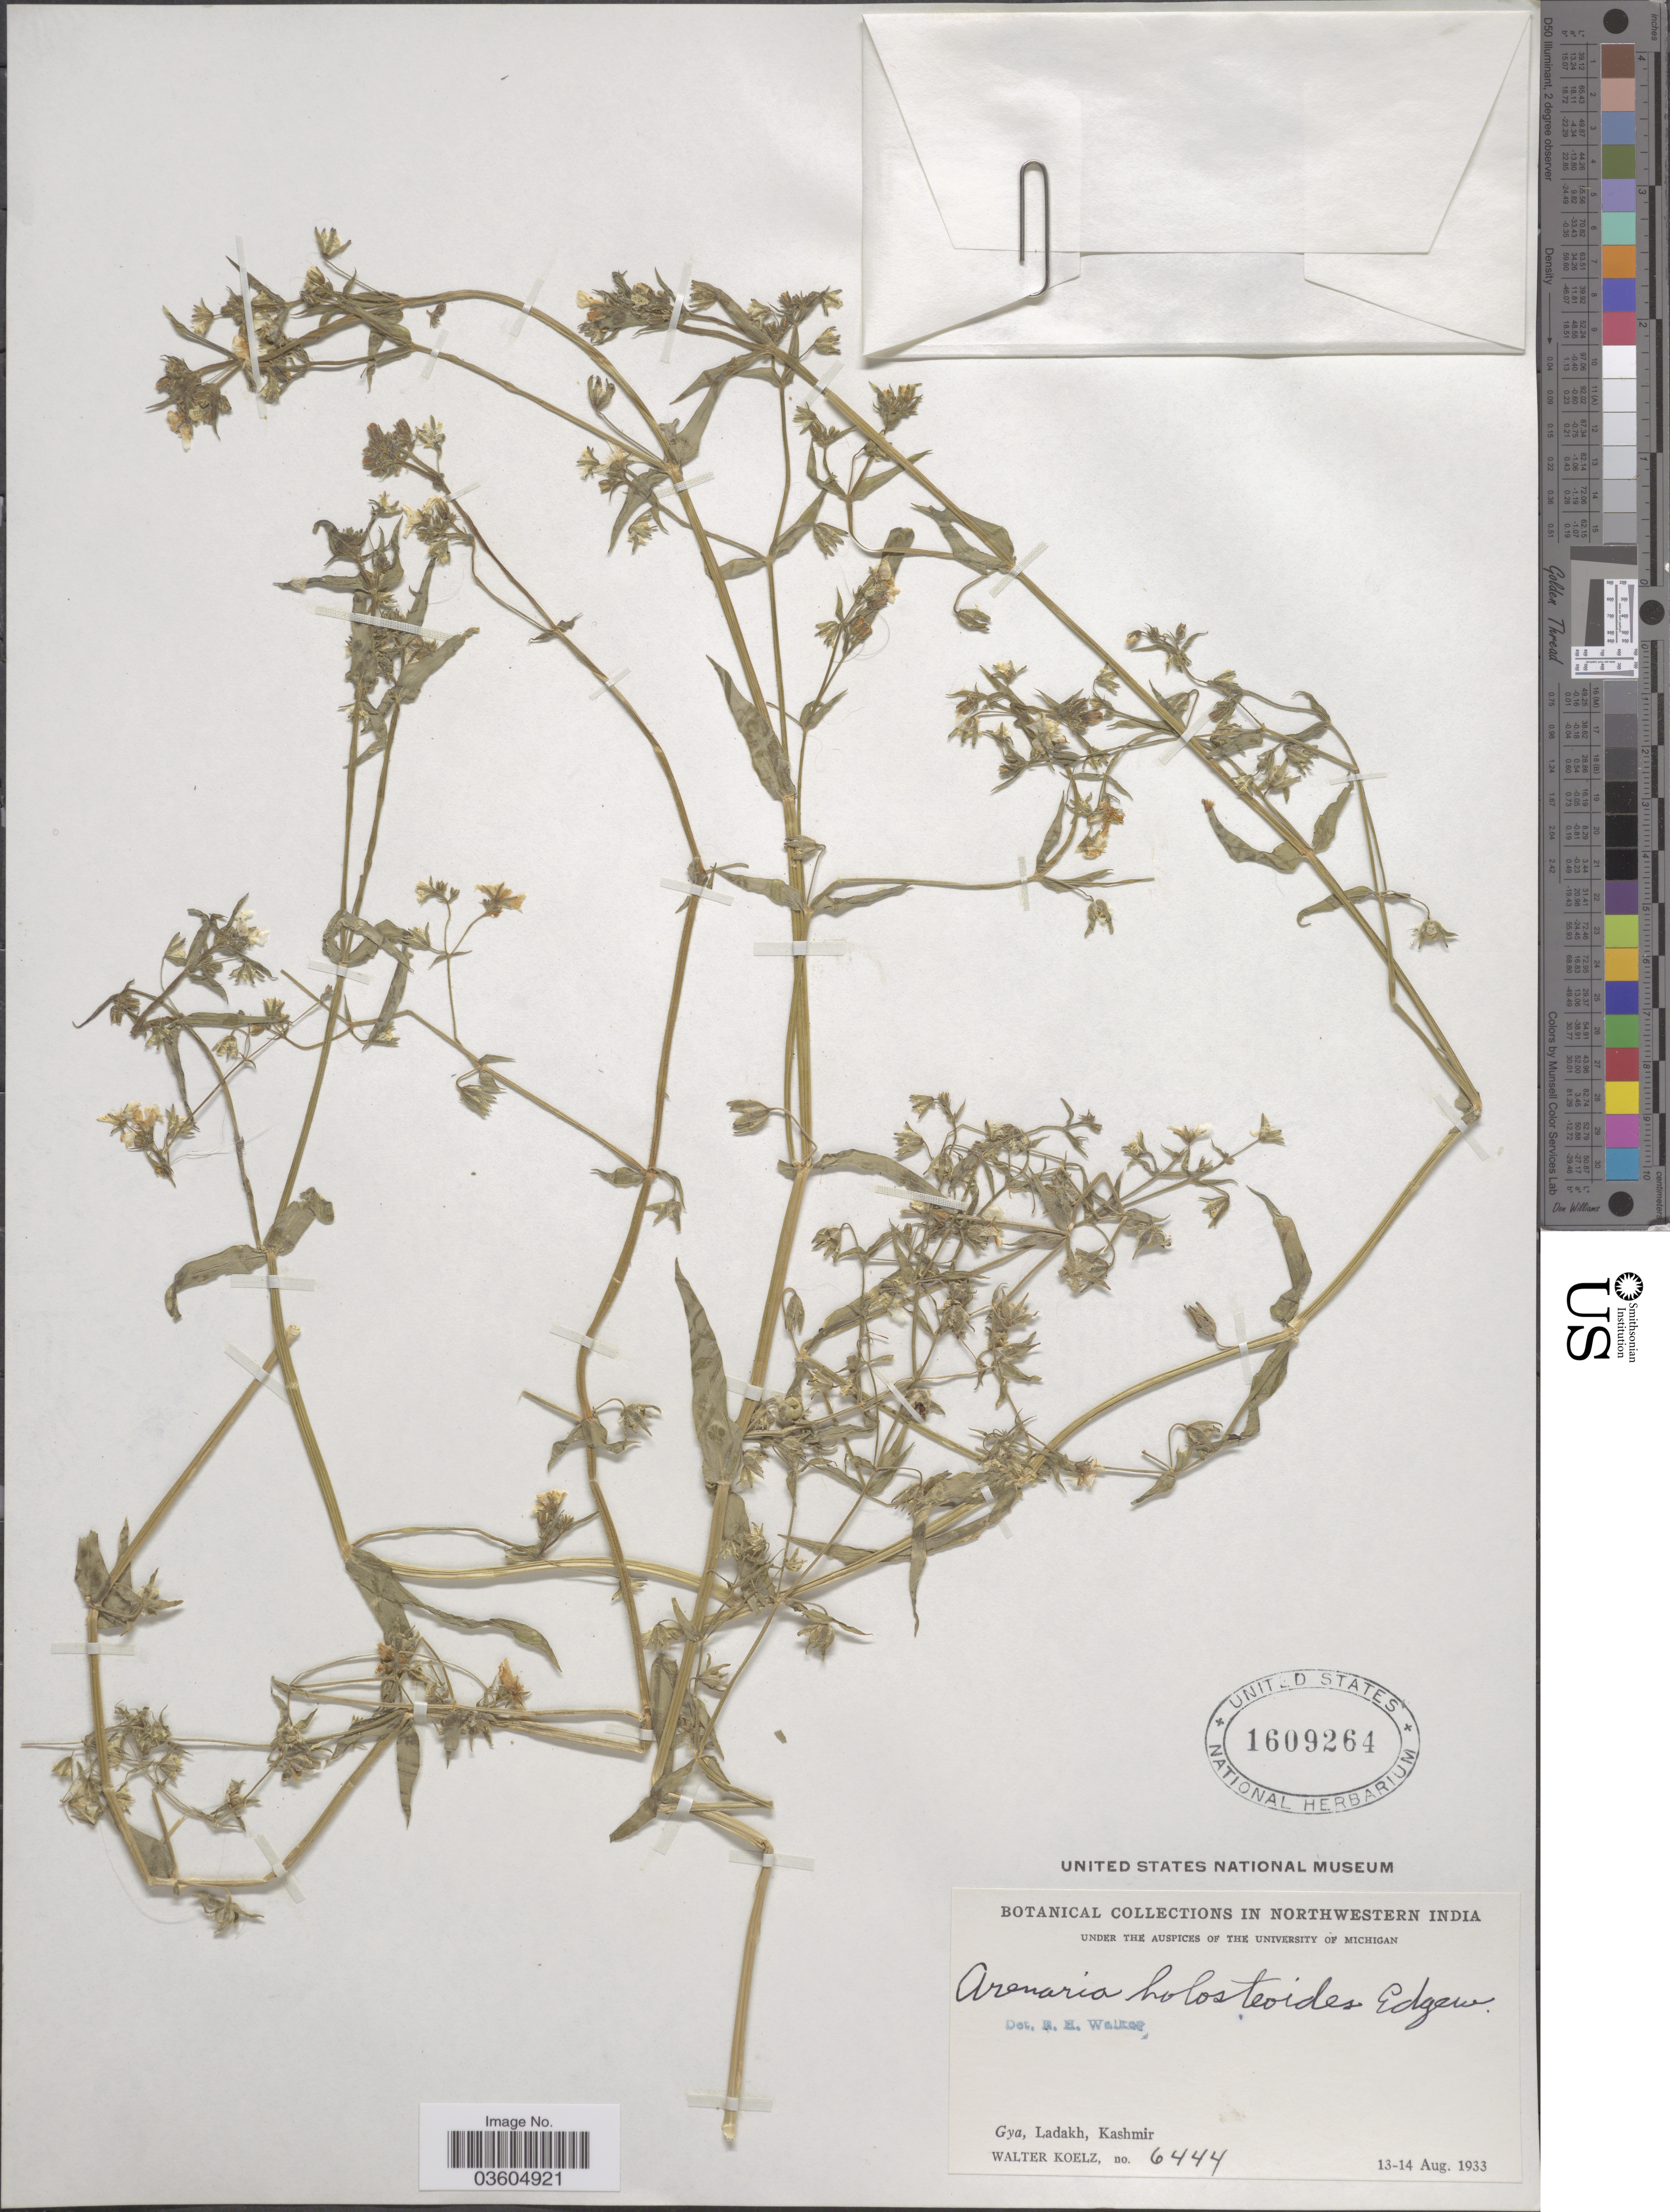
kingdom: Plantae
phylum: Tracheophyta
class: Magnoliopsida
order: Caryophyllales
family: Caryophyllaceae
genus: Lepyrodiclis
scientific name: Lepyrodiclis holosteoides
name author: (C.A. Mey.) Fenzl ex Fisch. & C.A. Mey.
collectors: W. N. Koelz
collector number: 6444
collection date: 1933-08-13/1933-08-14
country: India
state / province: Jammu and Kashmir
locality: Northwestern India. Gya, Ladakh, Kashmir.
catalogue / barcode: US 1609264